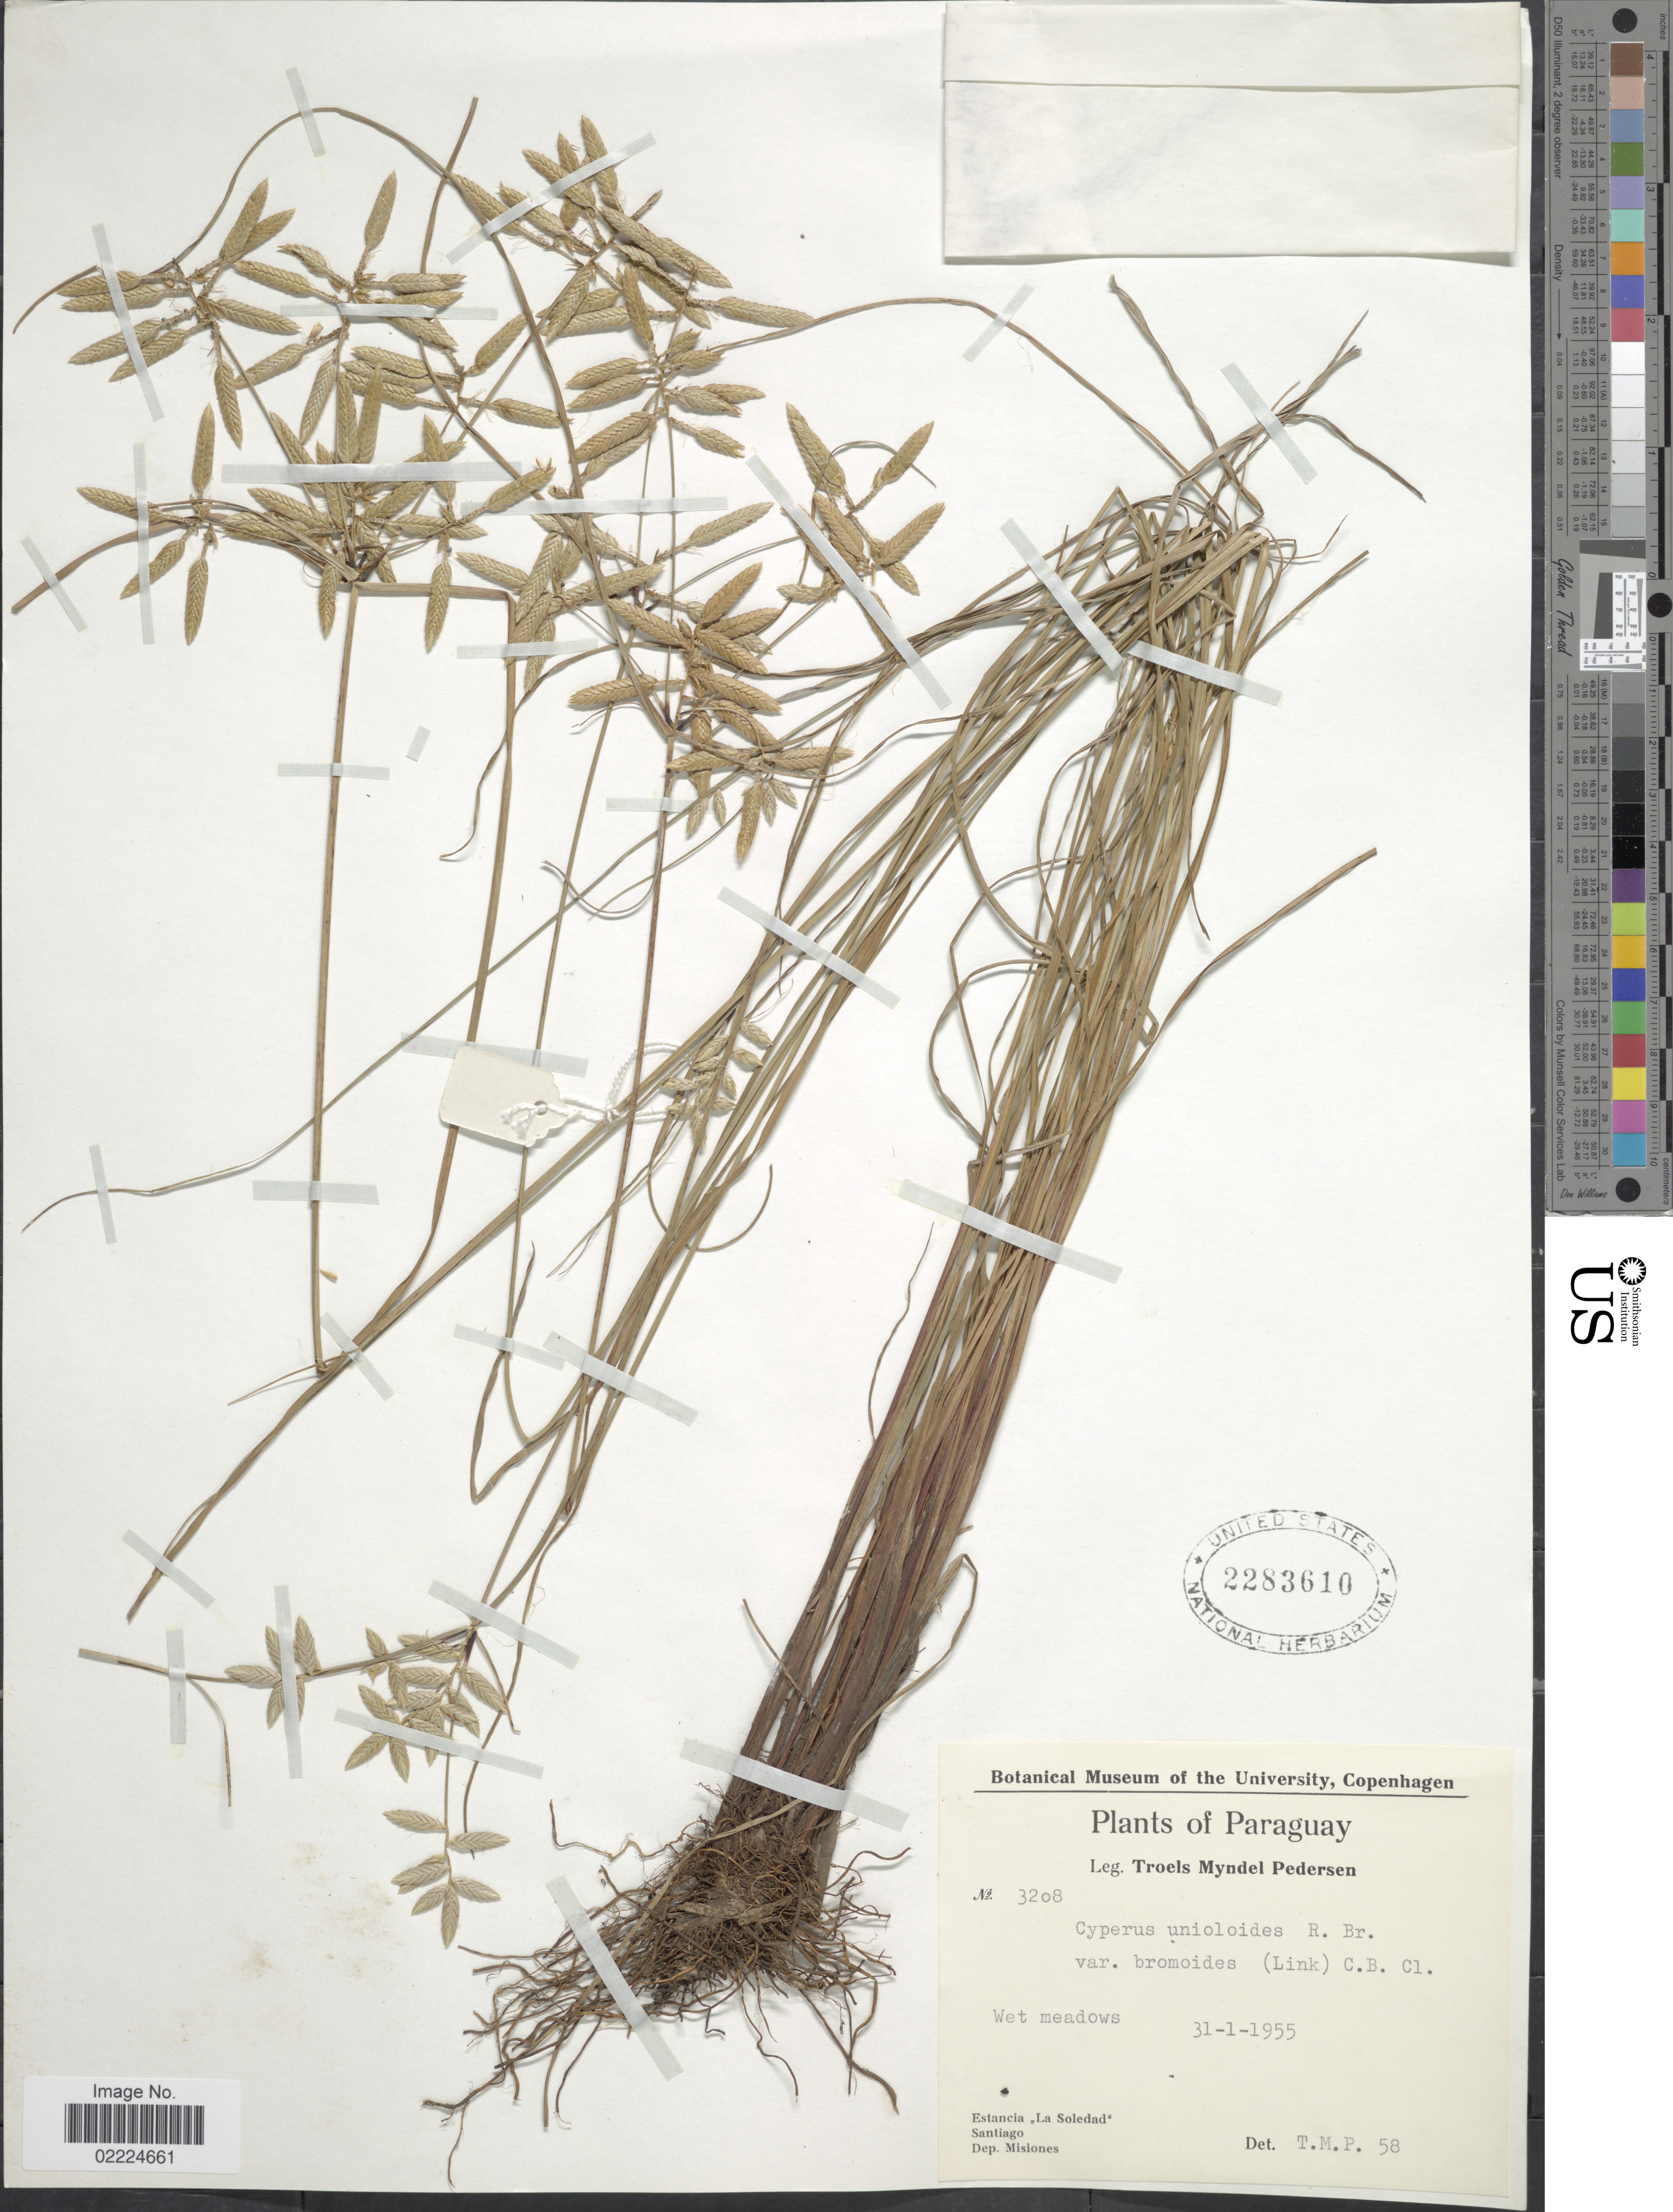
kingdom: Plantae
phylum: Tracheophyta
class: Liliopsida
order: Poales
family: Cyperaceae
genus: Cyperus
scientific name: Cyperus unioloides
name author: R. Br.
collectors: T. Pederson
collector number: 3208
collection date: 1955-01-31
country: Paraguay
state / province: Misiones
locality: Estancia "La Soledad". Santiago, Dep. Misiones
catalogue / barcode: US 2283610